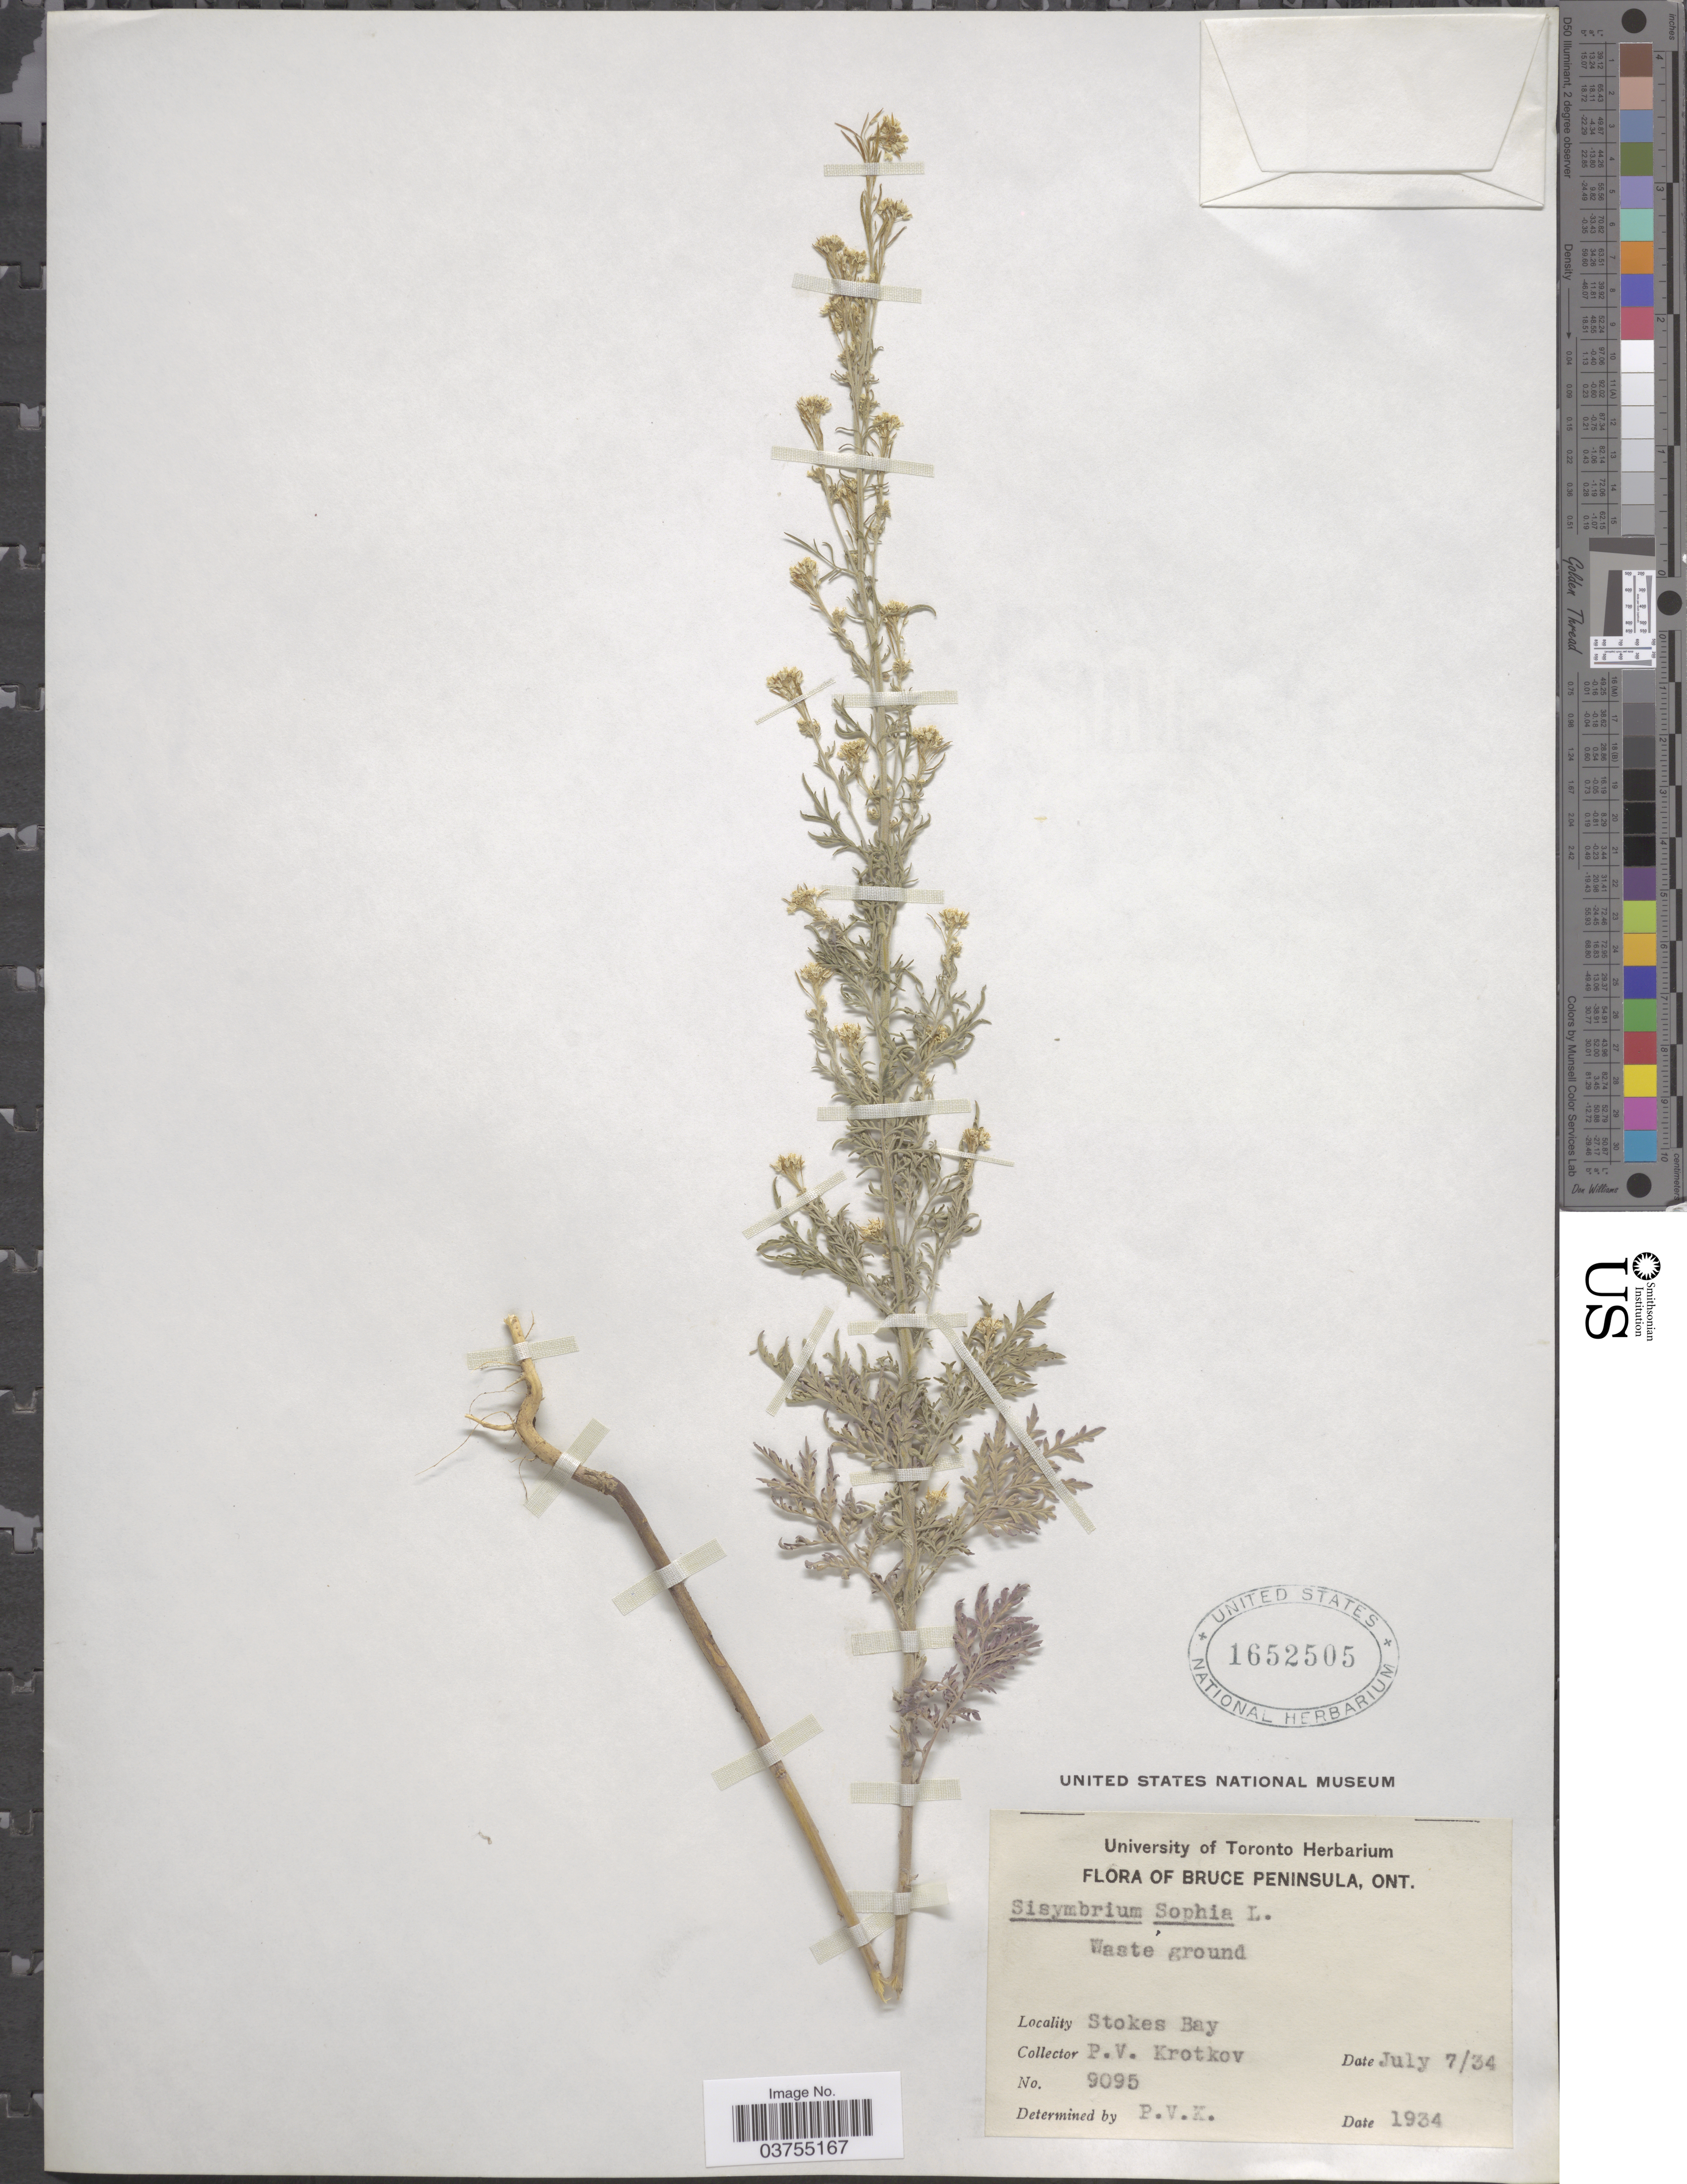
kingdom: Plantae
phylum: Tracheophyta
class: Magnoliopsida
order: Brassicales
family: Brassicaceae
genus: Descurainia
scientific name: Descurainia sophia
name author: (L.) Webb ex Prantl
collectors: P. V. Krotkov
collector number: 9095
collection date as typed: Transcribed d/m/y: 7/7/34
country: Canada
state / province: Ontario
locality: Bruce Peninsula. Stokes Bay.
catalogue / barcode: US 1652505